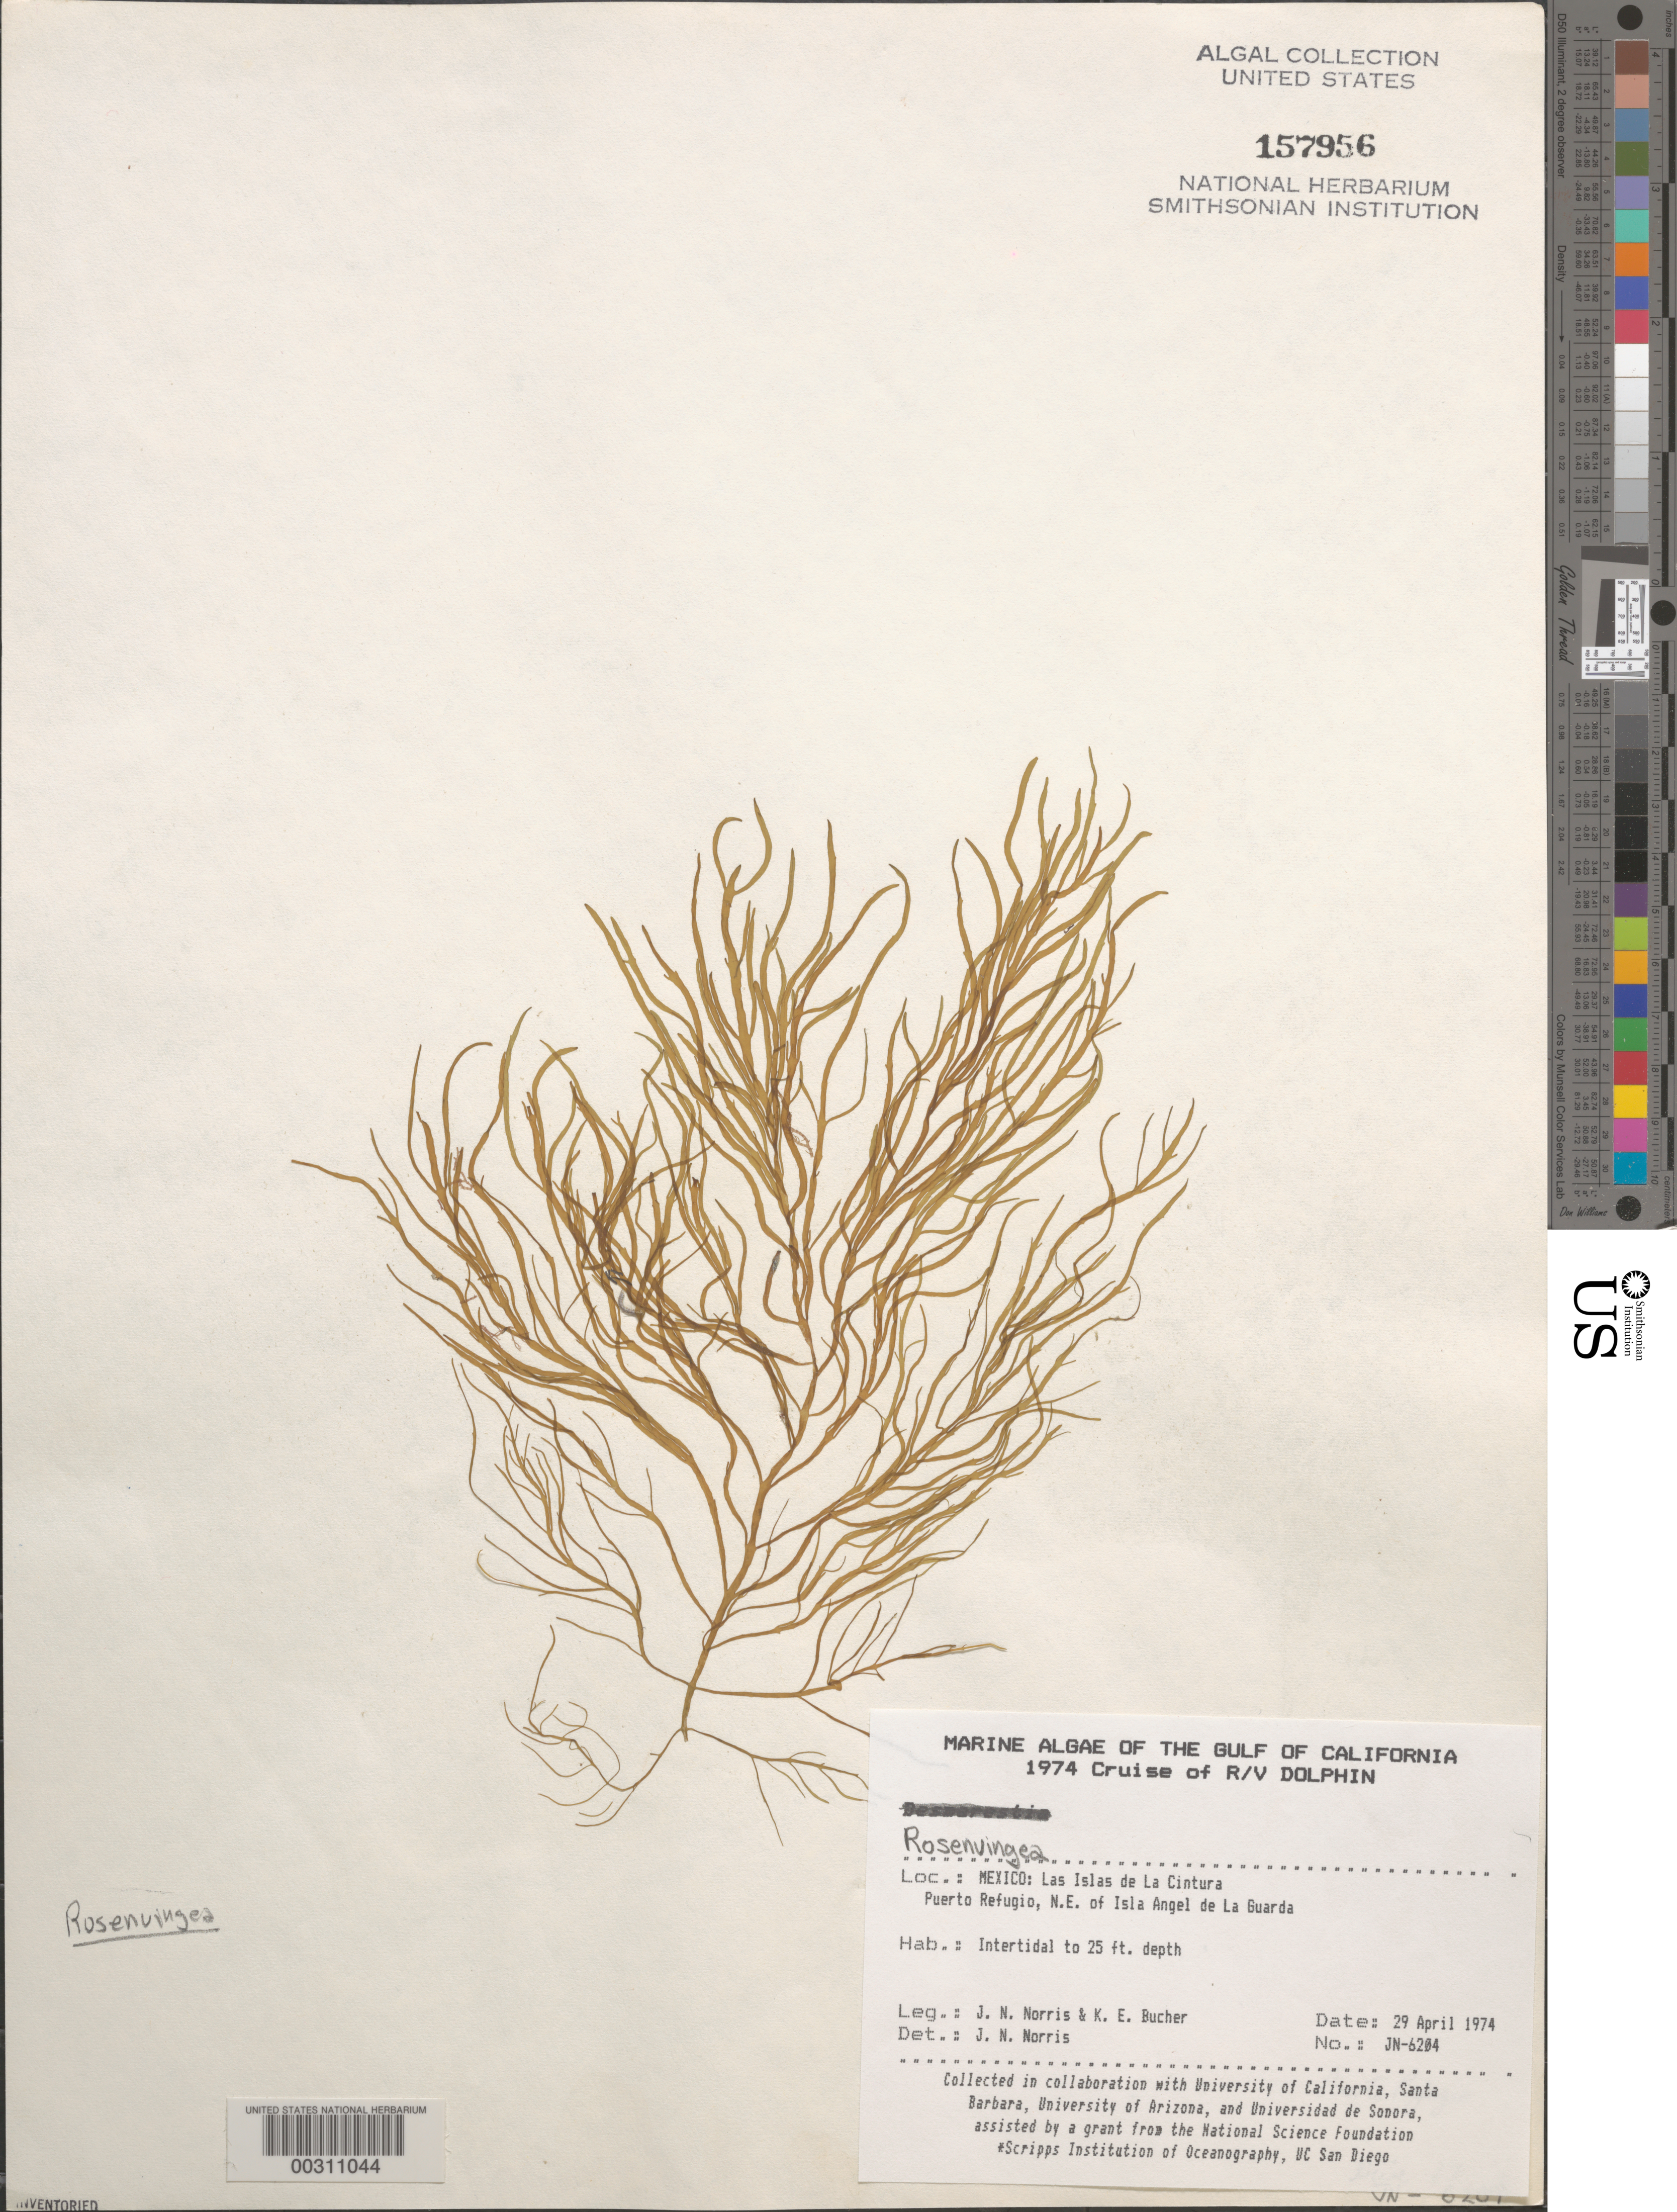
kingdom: Chromista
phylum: Ochrophyta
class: Phaeophyceae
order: Scytosiphonales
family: Scytosiphonaceae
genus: Rosenvingea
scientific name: Rosenvingea sp.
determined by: Norris, James N.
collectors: J. N. Norris & K. E. Bucher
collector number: JN-6204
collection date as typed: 29 Apr 1974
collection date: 1974-04-29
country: Mexico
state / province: Baja California Norte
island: Isla Angel de la Guarda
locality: Puerto Refugio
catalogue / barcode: US 157956